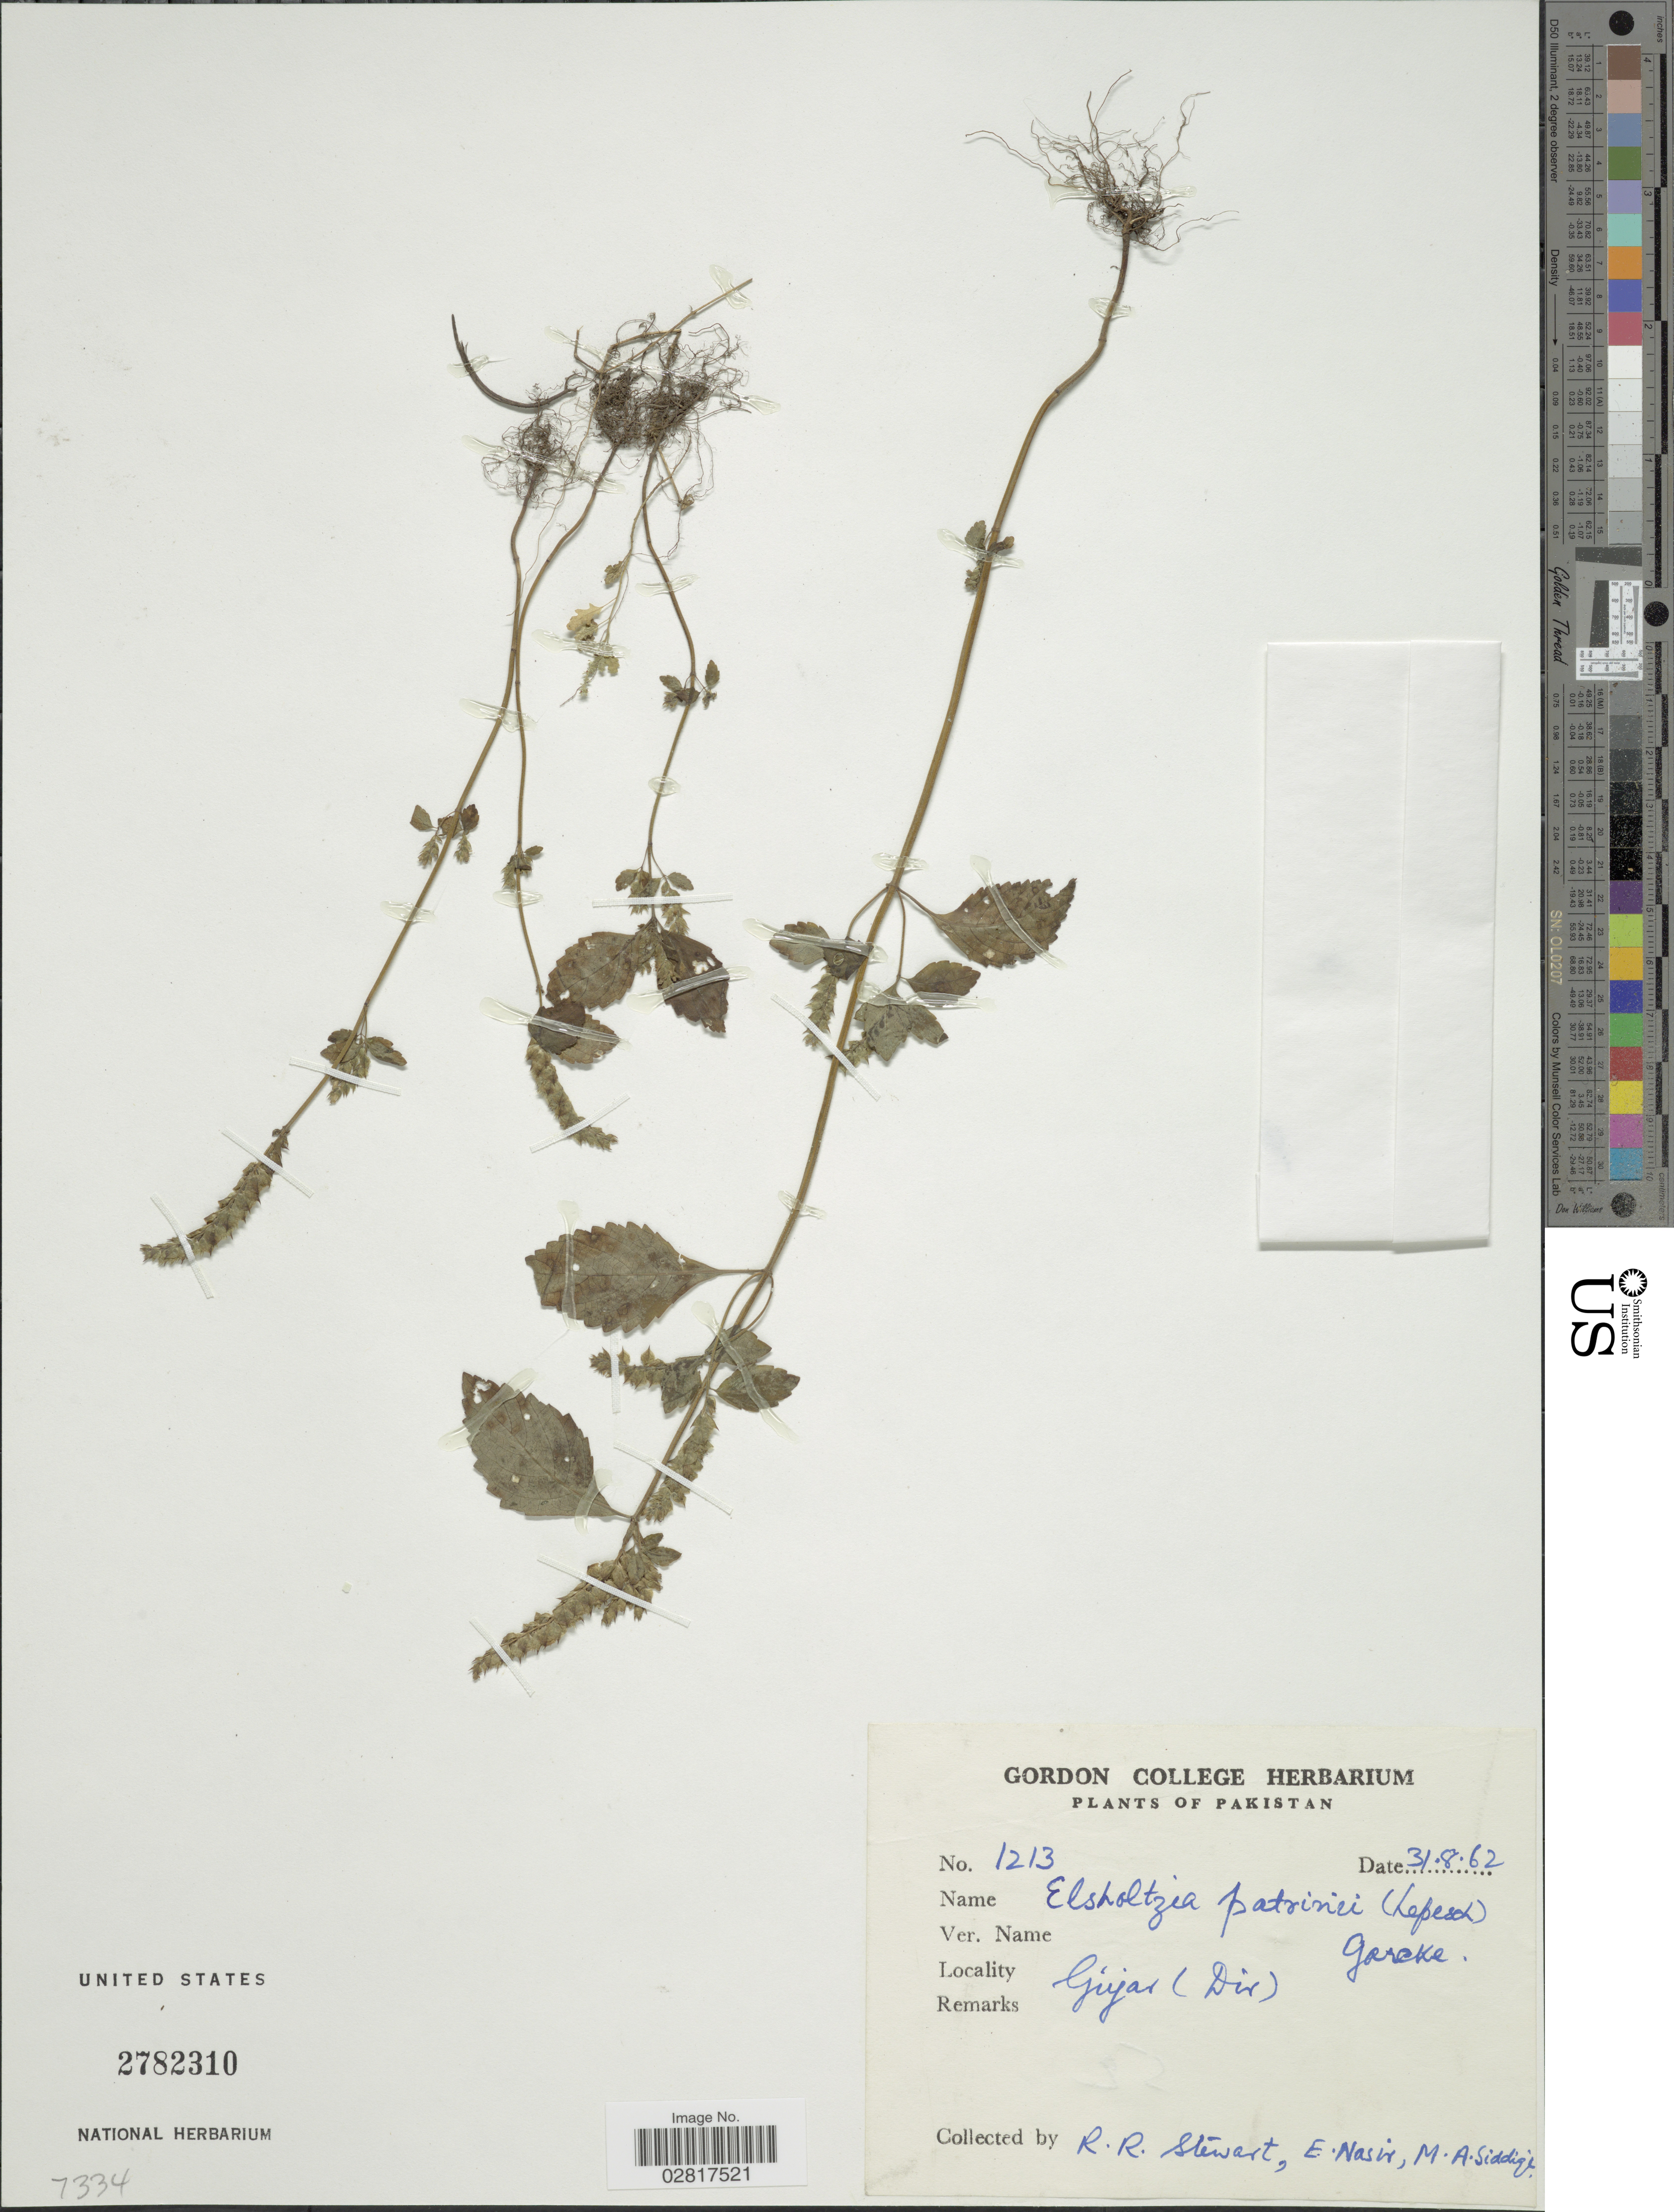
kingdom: Plantae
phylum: Tracheophyta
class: Magnoliopsida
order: Lamiales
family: Lamiaceae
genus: Elsholtzia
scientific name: Elsholtzia patrinii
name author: (Lepech.) Garcke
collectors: R. R. Stewart, E. Nasir & M. Siddiqi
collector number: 1213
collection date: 1962-08-31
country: Pakistan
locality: Gujar, (Dir).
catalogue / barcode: US 2782310